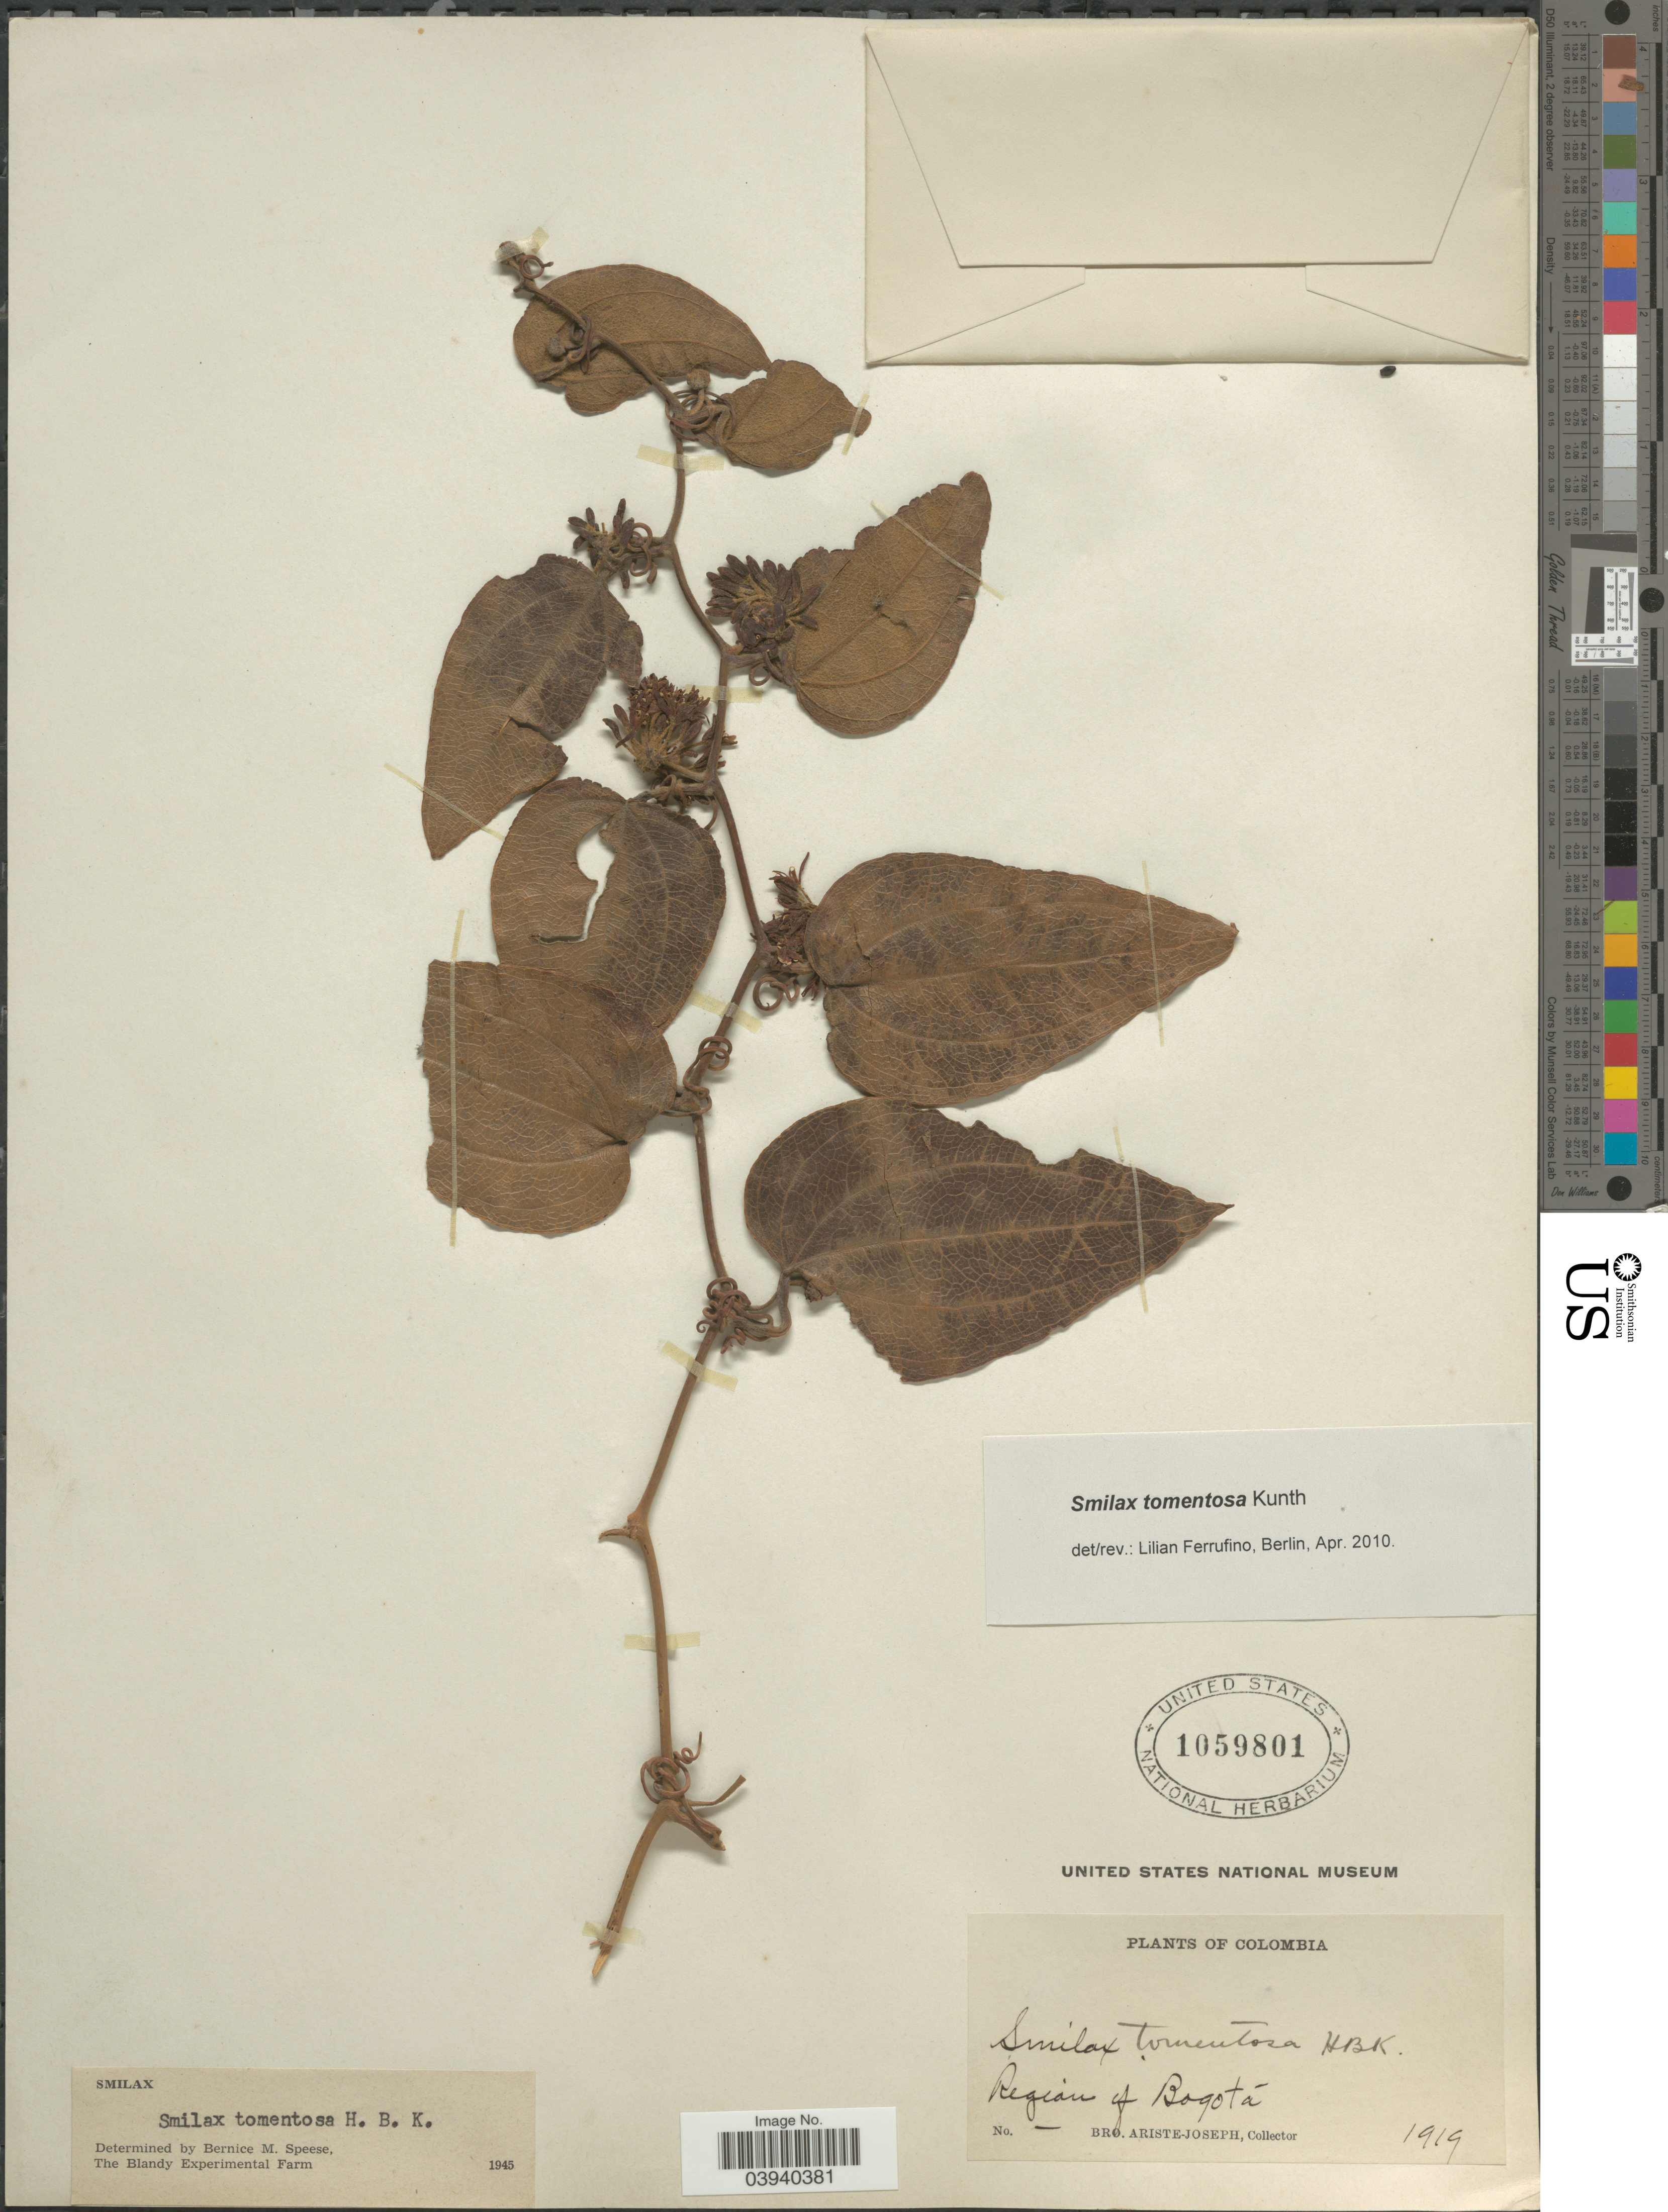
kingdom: Plantae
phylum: Tracheophyta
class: Liliopsida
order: Liliales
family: Smilacaceae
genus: Smilax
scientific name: Smilax tomentosa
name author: Kunth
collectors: Bro. Ariste-Joseph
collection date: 1919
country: Colombia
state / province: Bogota D.C.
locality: Region of Bogotá.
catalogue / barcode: US 1059801